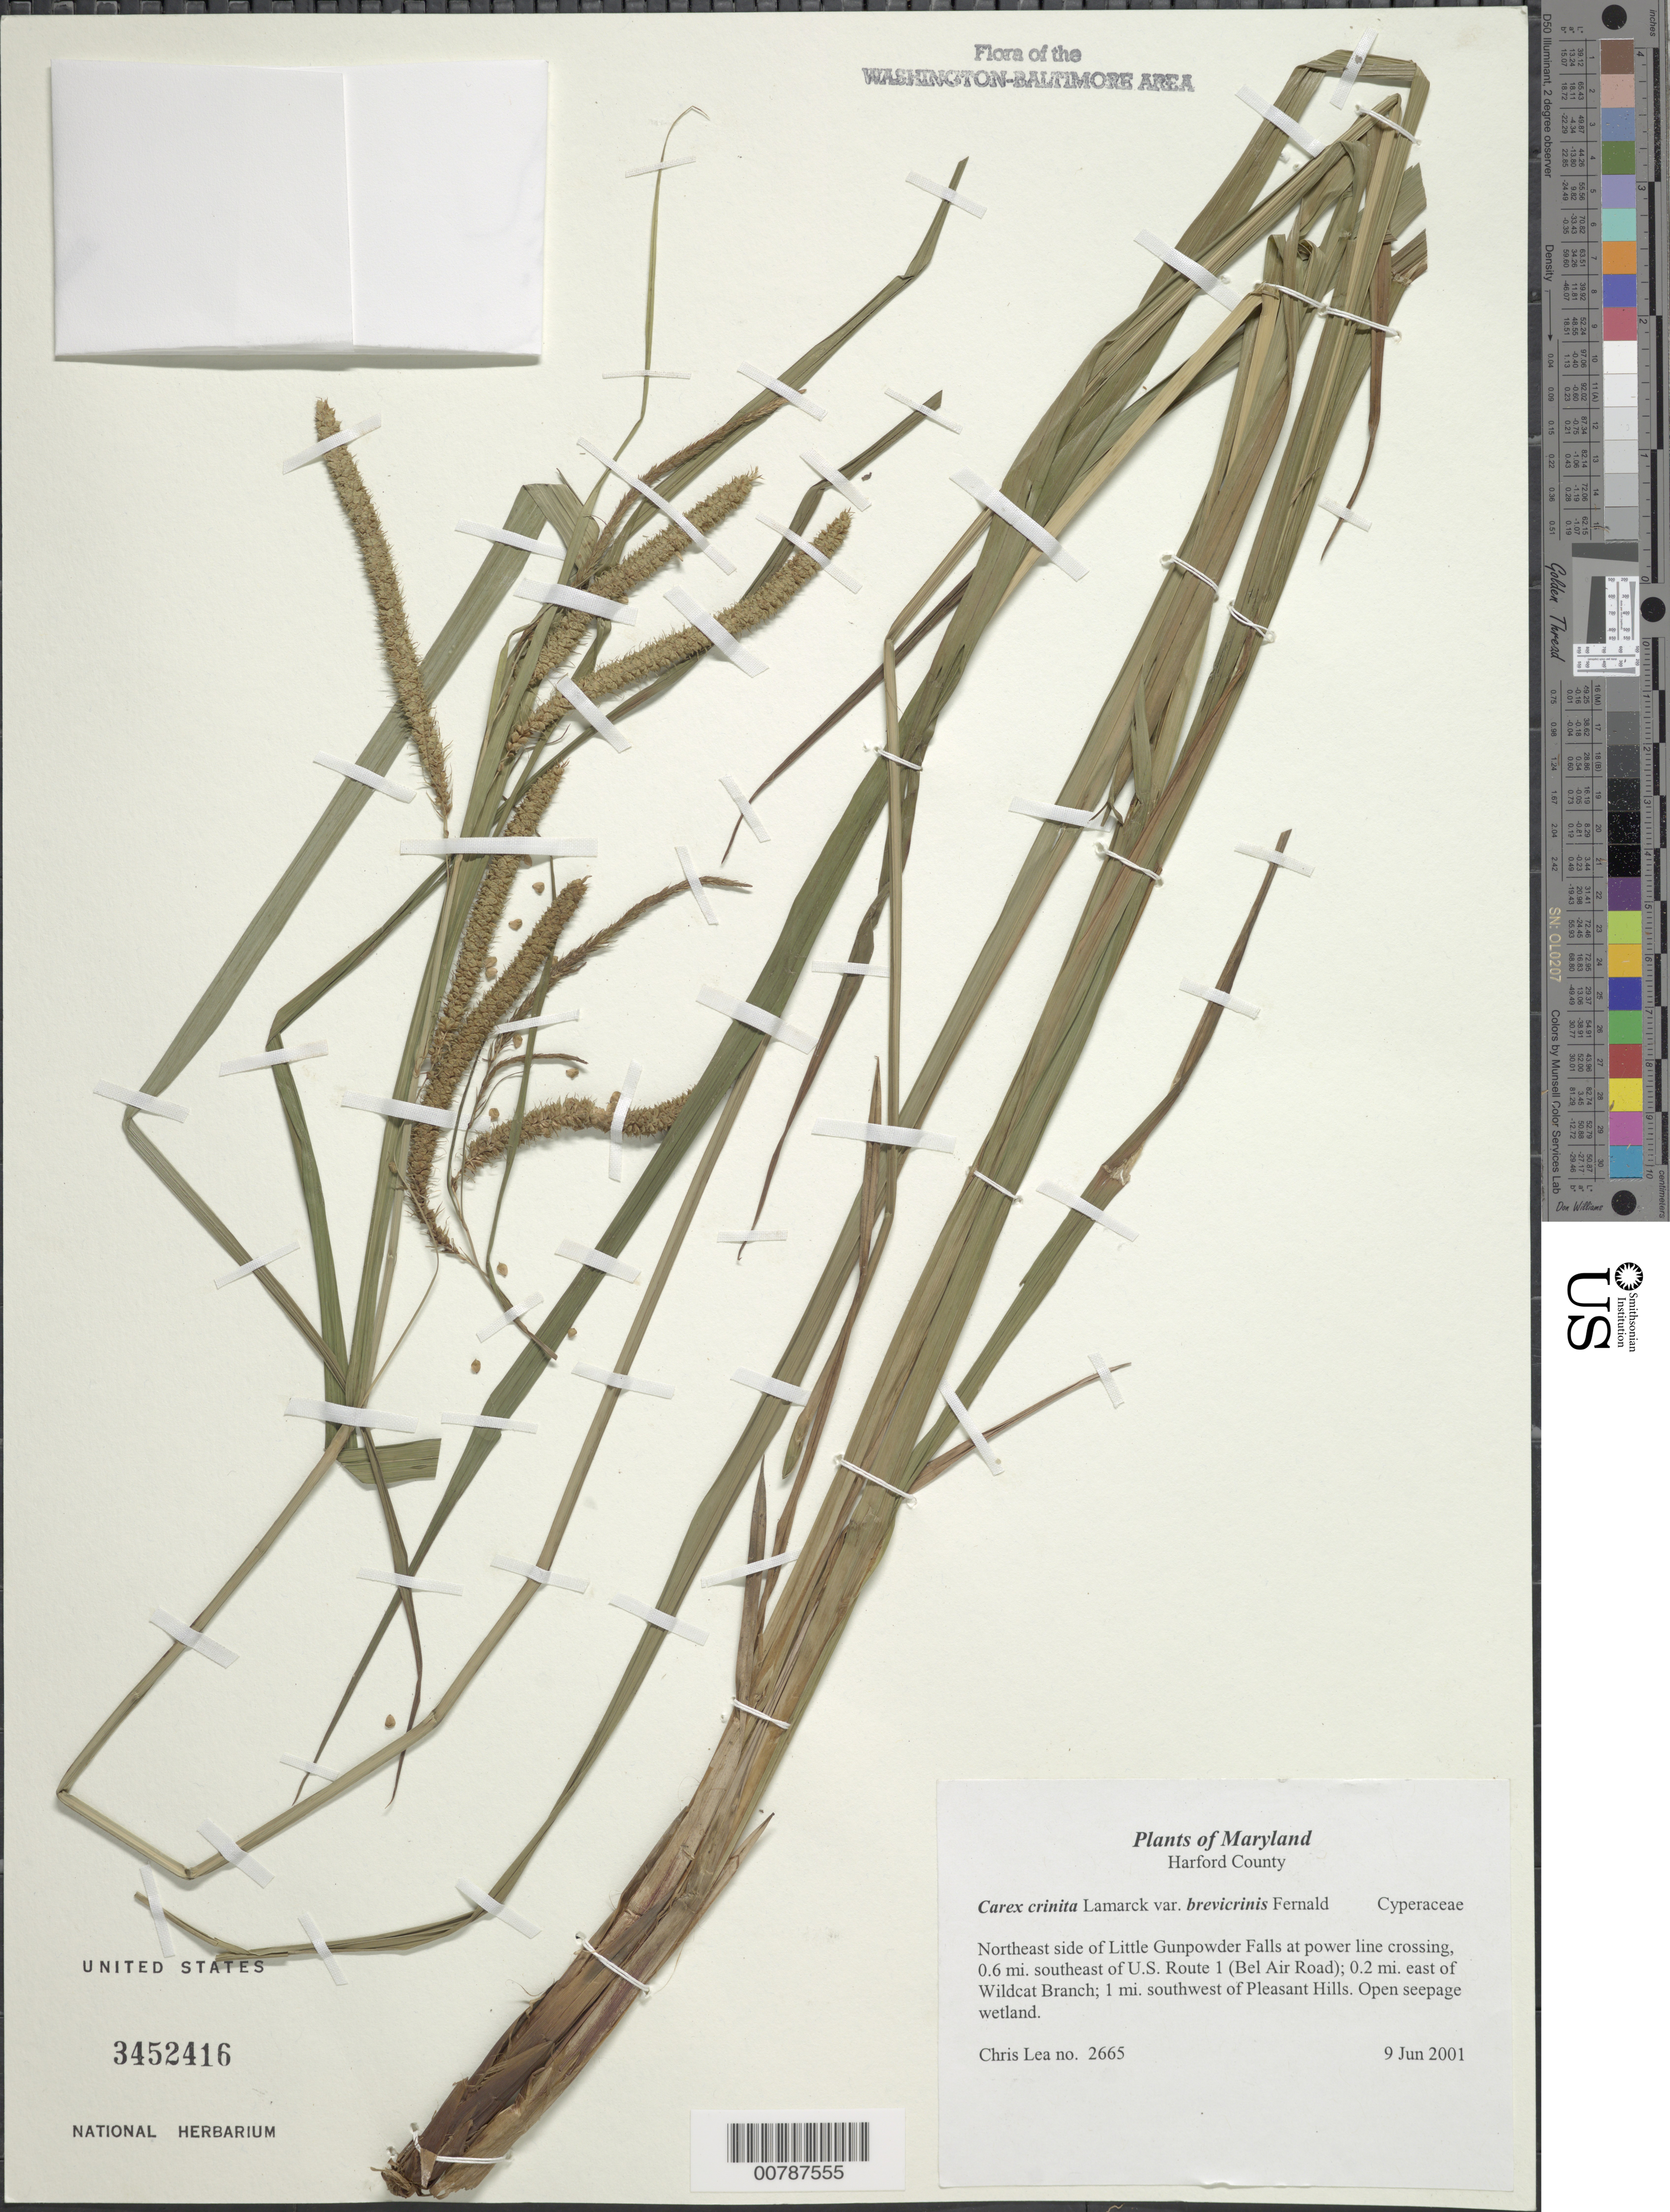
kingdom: Plantae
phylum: Tracheophyta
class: Liliopsida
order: Poales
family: Cyperaceae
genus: Carex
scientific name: Carex crinita var. brevicrinis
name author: Fernald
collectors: C. Lea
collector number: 2665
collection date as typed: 9 Jun 2001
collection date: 2001-06-09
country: United States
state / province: Maryland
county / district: Harford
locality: Northeast side of Little Gunpowder Falls at power line crossing, 0.6 mi. southeast of U.S. Route 1 (Bel Air Road); 0.2 mi. east of Wildcat Branch.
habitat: Open seepage wetland.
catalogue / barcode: US 3452416